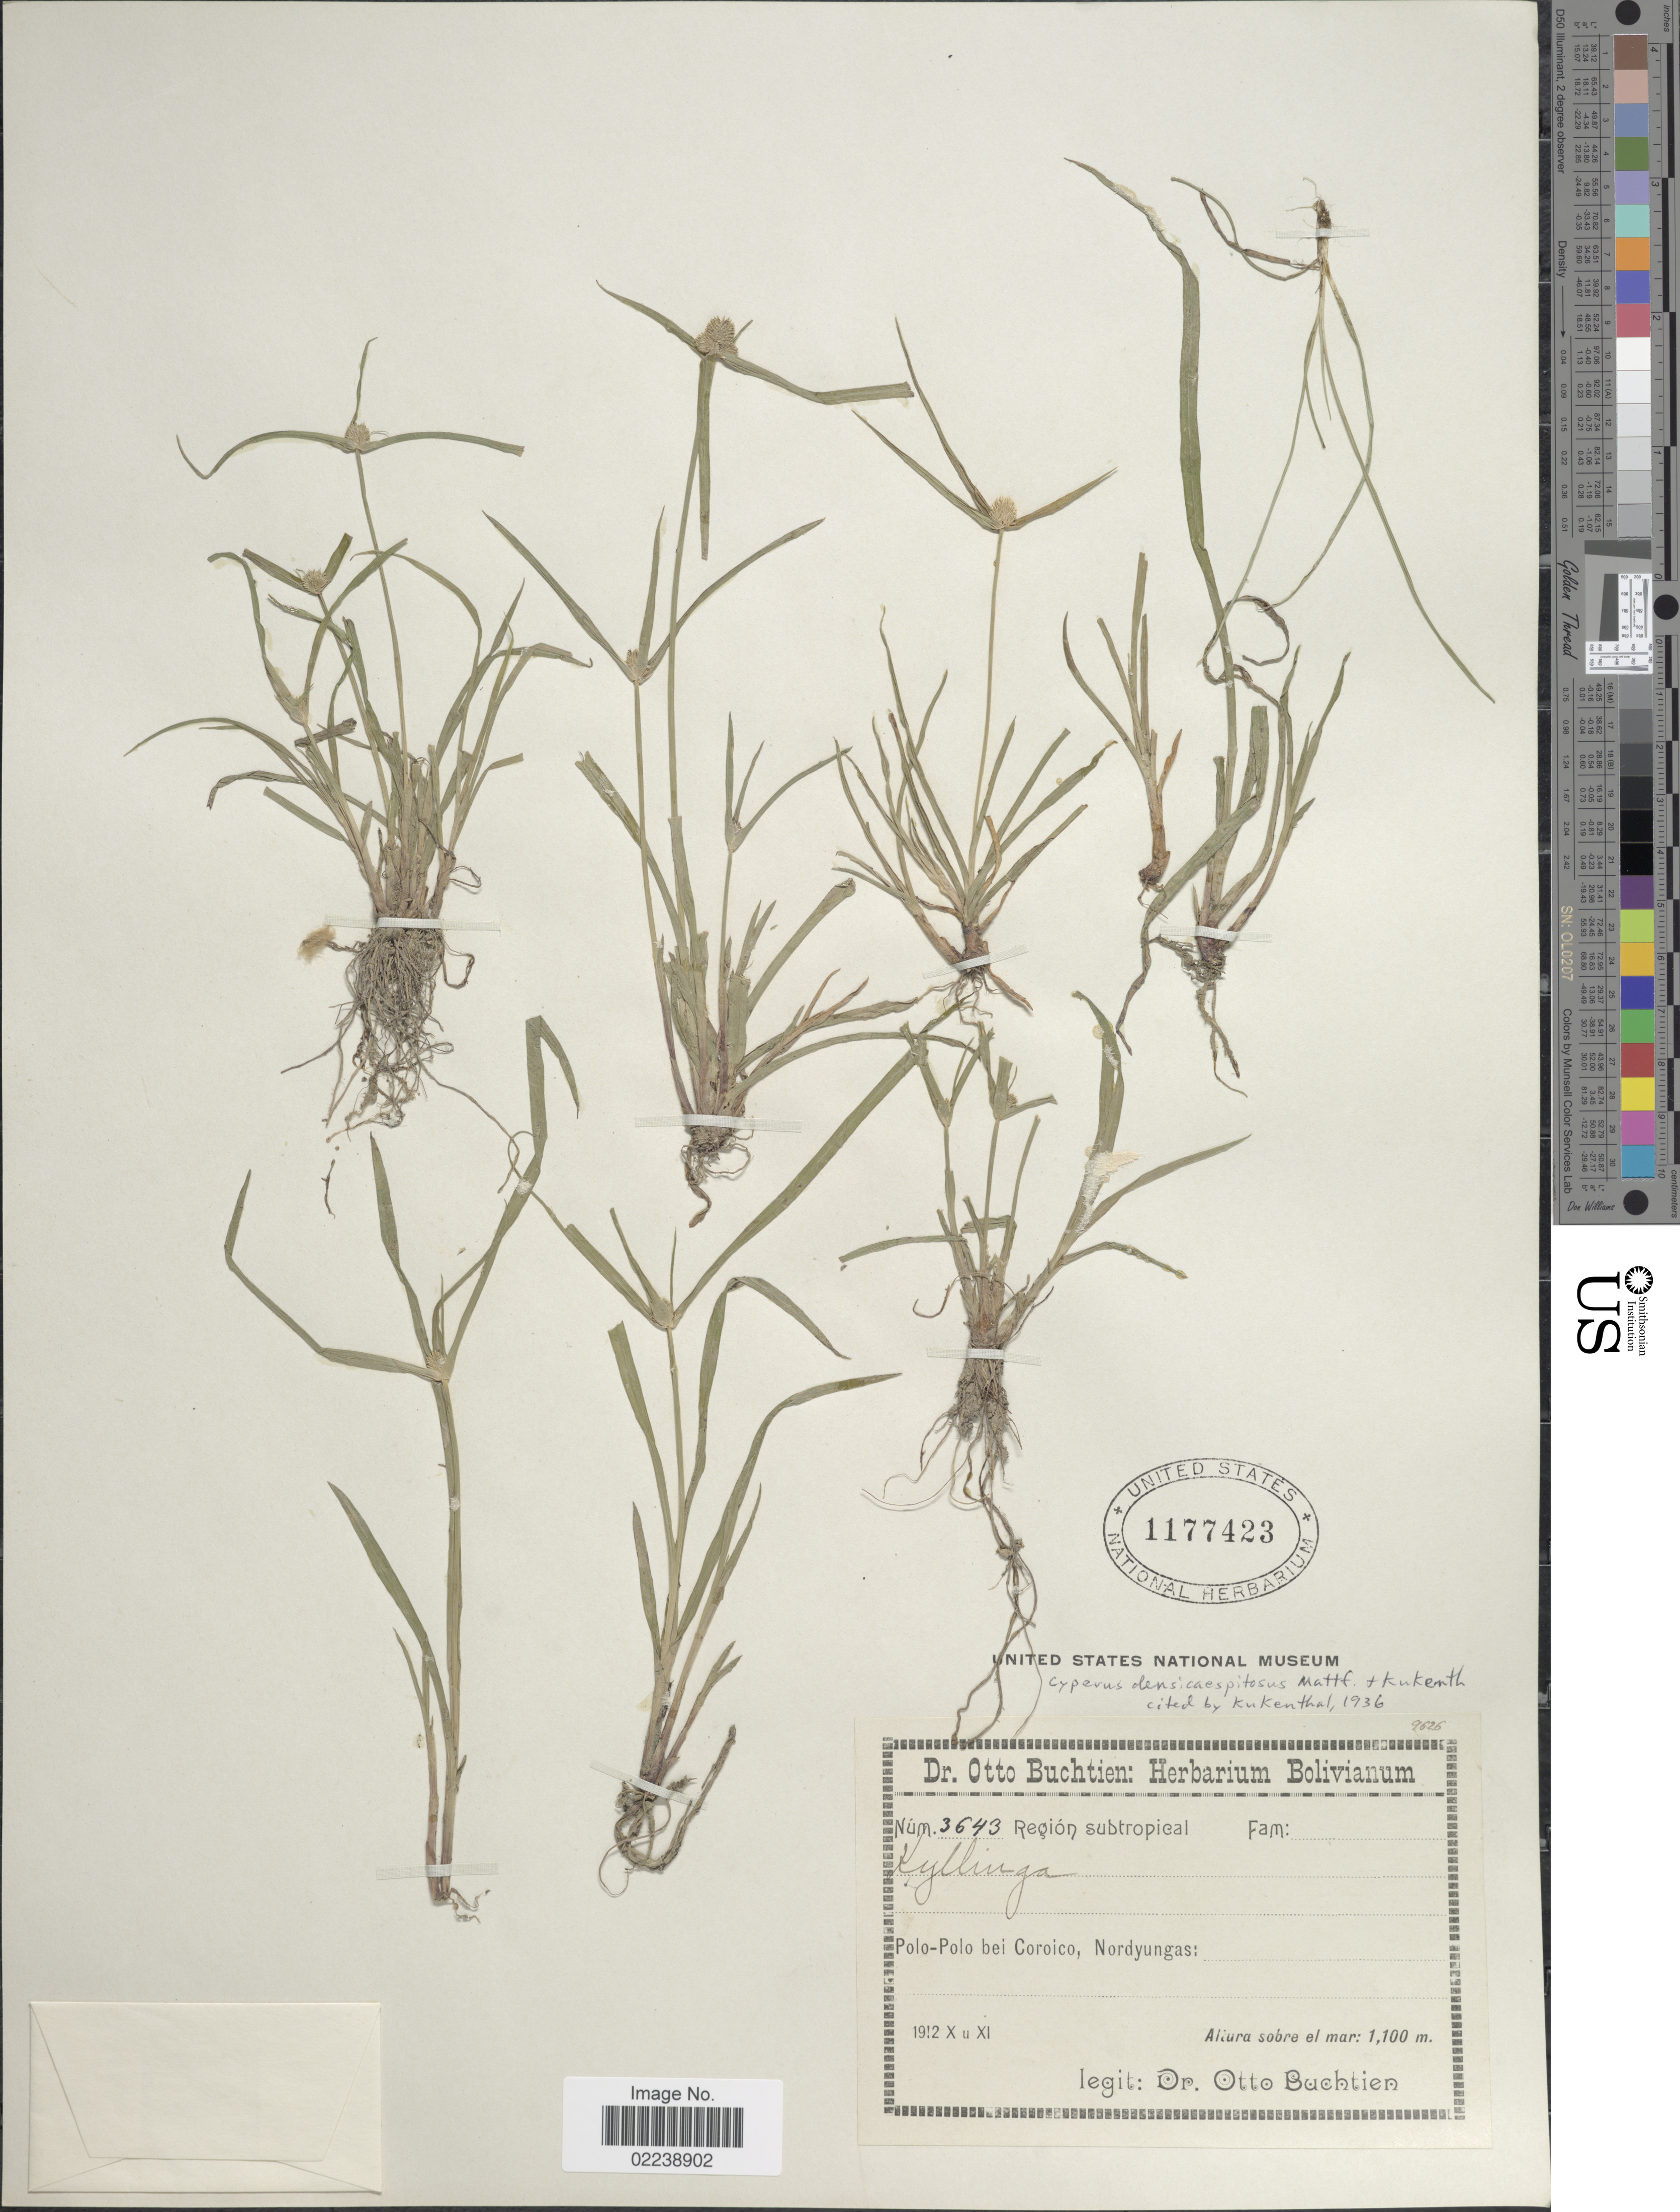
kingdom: Plantae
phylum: Tracheophyta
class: Liliopsida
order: Poales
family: Cyperaceae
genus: Cyperus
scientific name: Cyperus hortensis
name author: (Salzm. ex Steud.) Dorr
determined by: Strong, Mark T., (BOT), Smithsonian Institution - National Museum of Natural History (UNITED STATES)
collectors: O. Buchtien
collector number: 3643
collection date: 1912-10/1912-11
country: Bolivia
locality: Polo-Polo bei Coroico, Nordyungas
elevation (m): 1100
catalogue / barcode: US 1177423